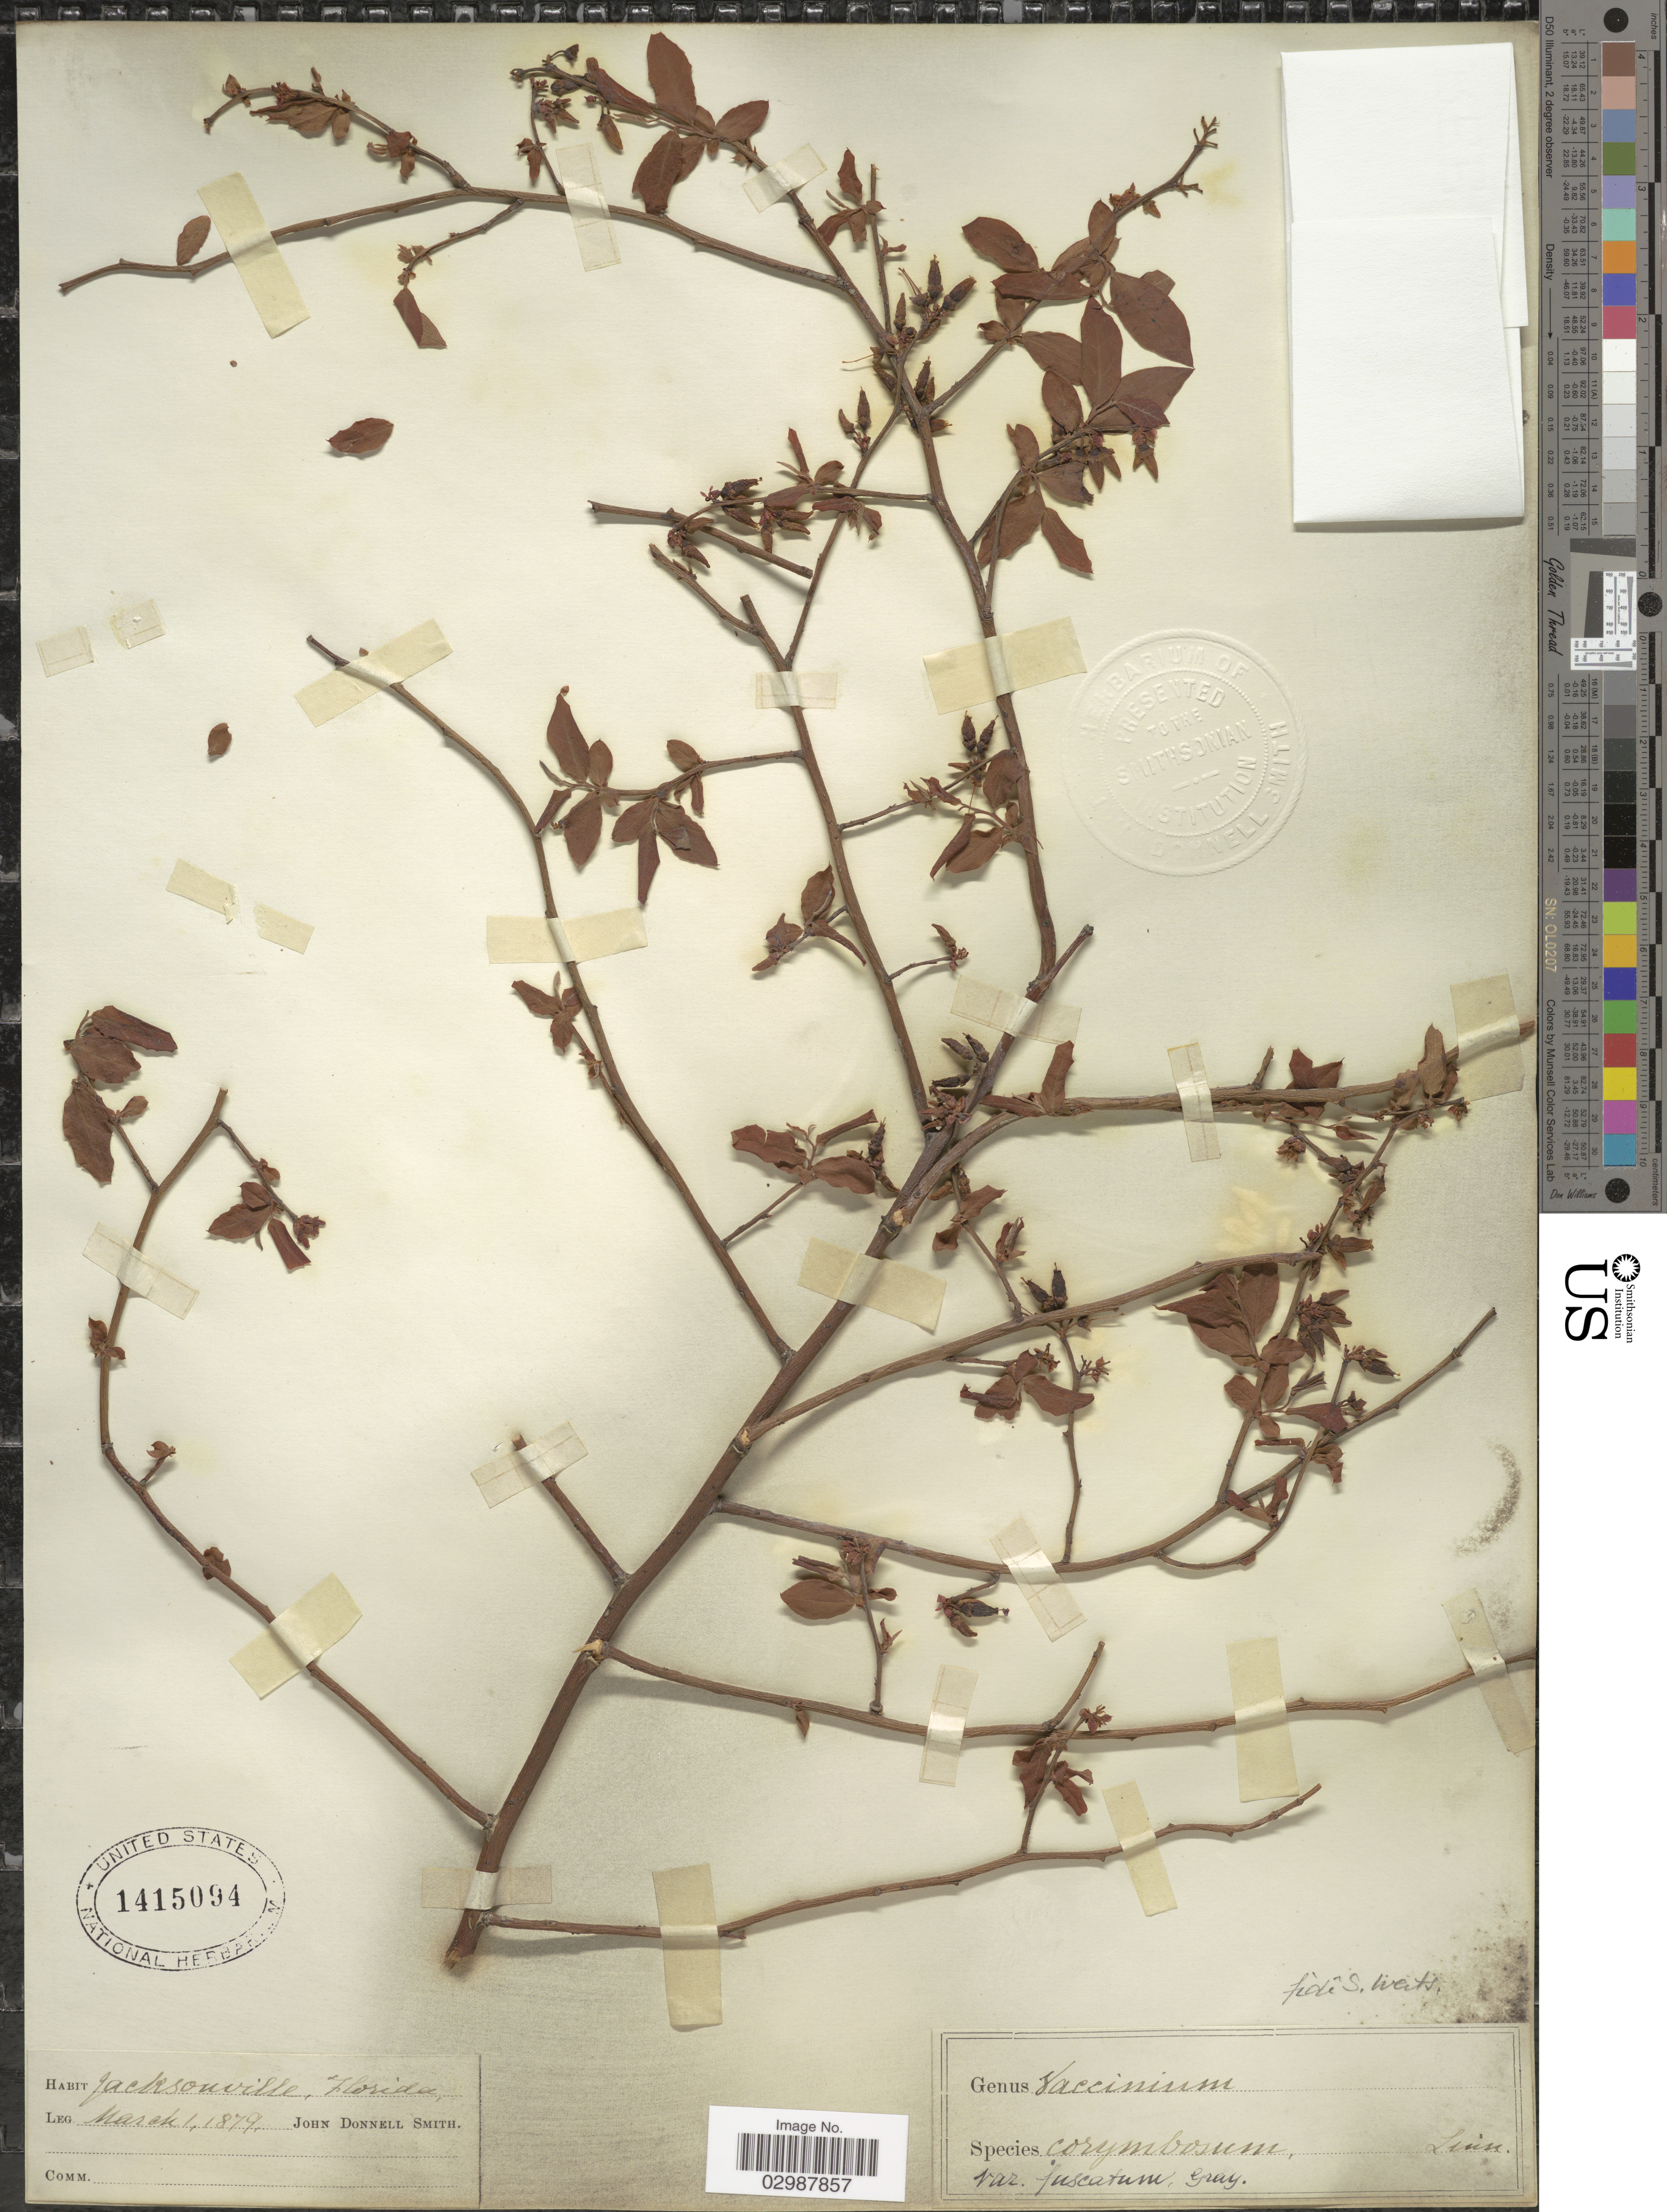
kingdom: Plantae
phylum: Tracheophyta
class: Magnoliopsida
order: Ericales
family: Ericaceae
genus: Vaccinium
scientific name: Vaccinium corymbosum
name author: L.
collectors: J. Donnell Smith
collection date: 1879-03-01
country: United States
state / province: Florida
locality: Jacksonville.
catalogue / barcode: US 1415094